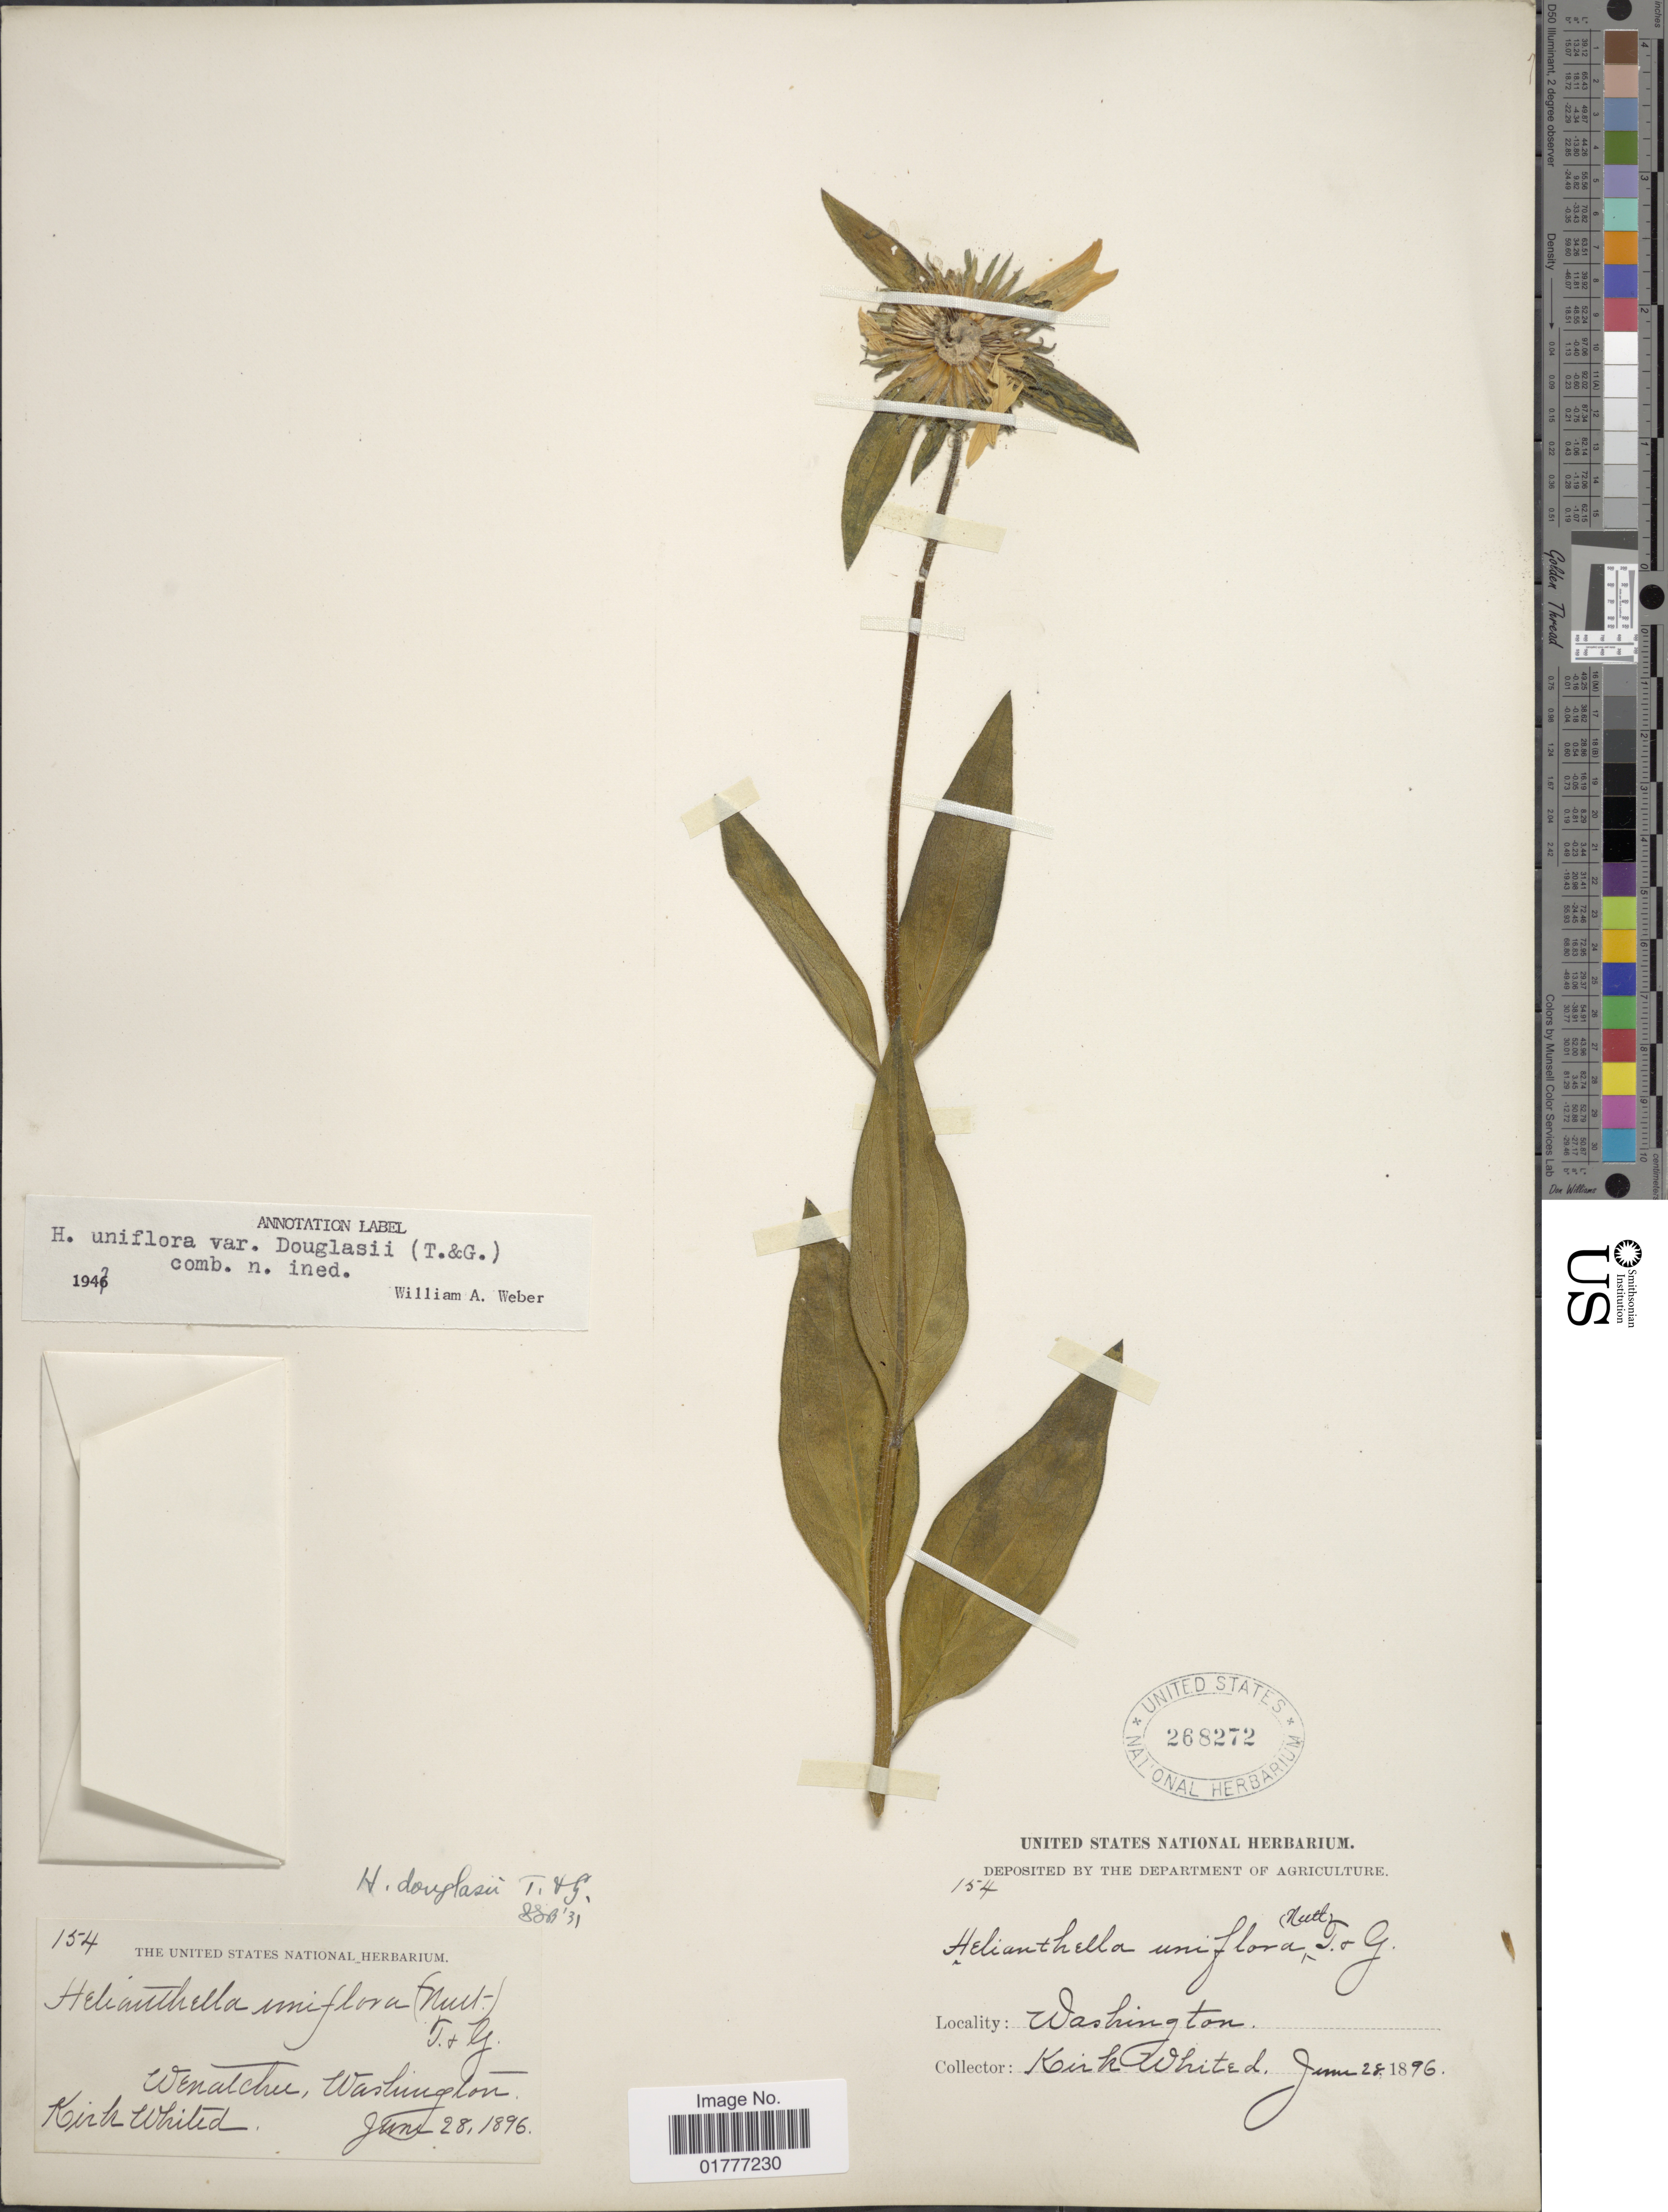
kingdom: Plantae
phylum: Tracheophyta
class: Magnoliopsida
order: Asterales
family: Asteraceae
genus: Helianthella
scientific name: Helianthella douglasii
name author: Torr. & A. Gray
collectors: K. Whited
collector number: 154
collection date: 1896-06-28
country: United States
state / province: Washington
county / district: Chelan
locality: Wenatchee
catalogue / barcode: US 268272